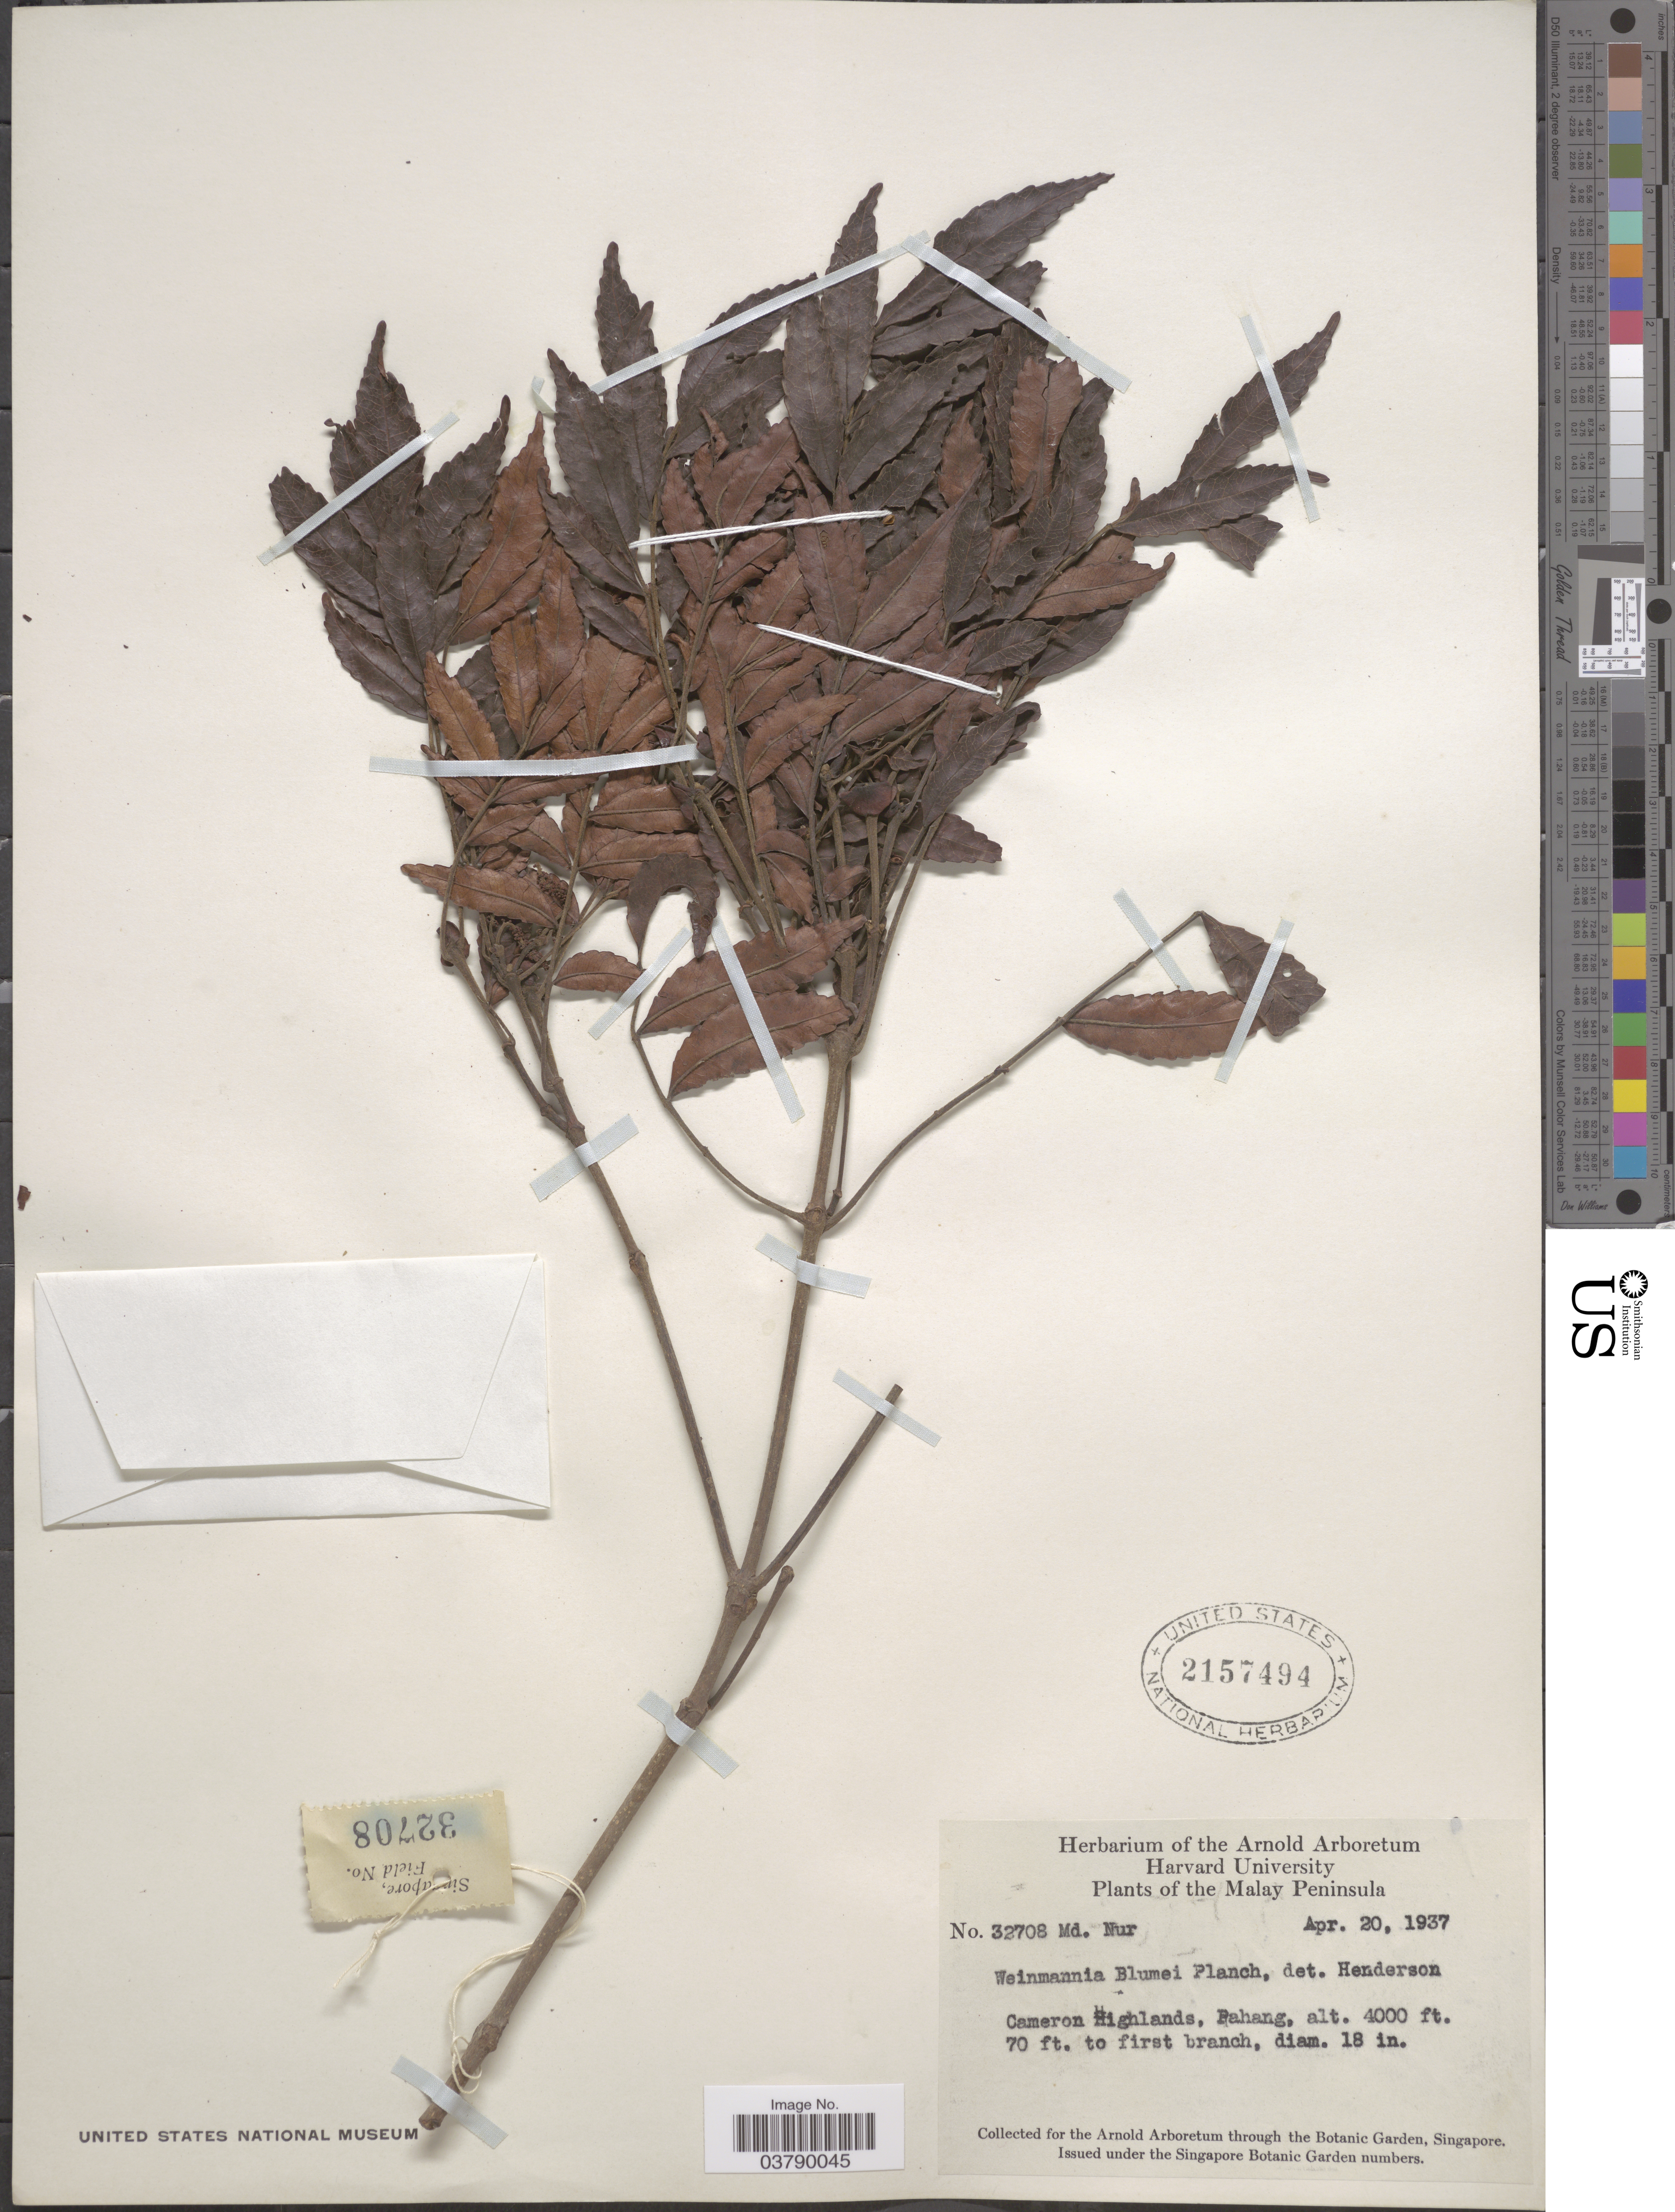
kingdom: Plantae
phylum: Tracheophyta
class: Magnoliopsida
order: Oxalidales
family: Cunoniaceae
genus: Pterophylla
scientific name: Pterophylla fraxinea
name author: D. Don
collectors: M. Nur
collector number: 32708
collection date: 1937-04-20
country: Malaysia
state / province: Pahang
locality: Malay Peninsula. Camero Highlands.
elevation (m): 1219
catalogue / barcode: US 2157494